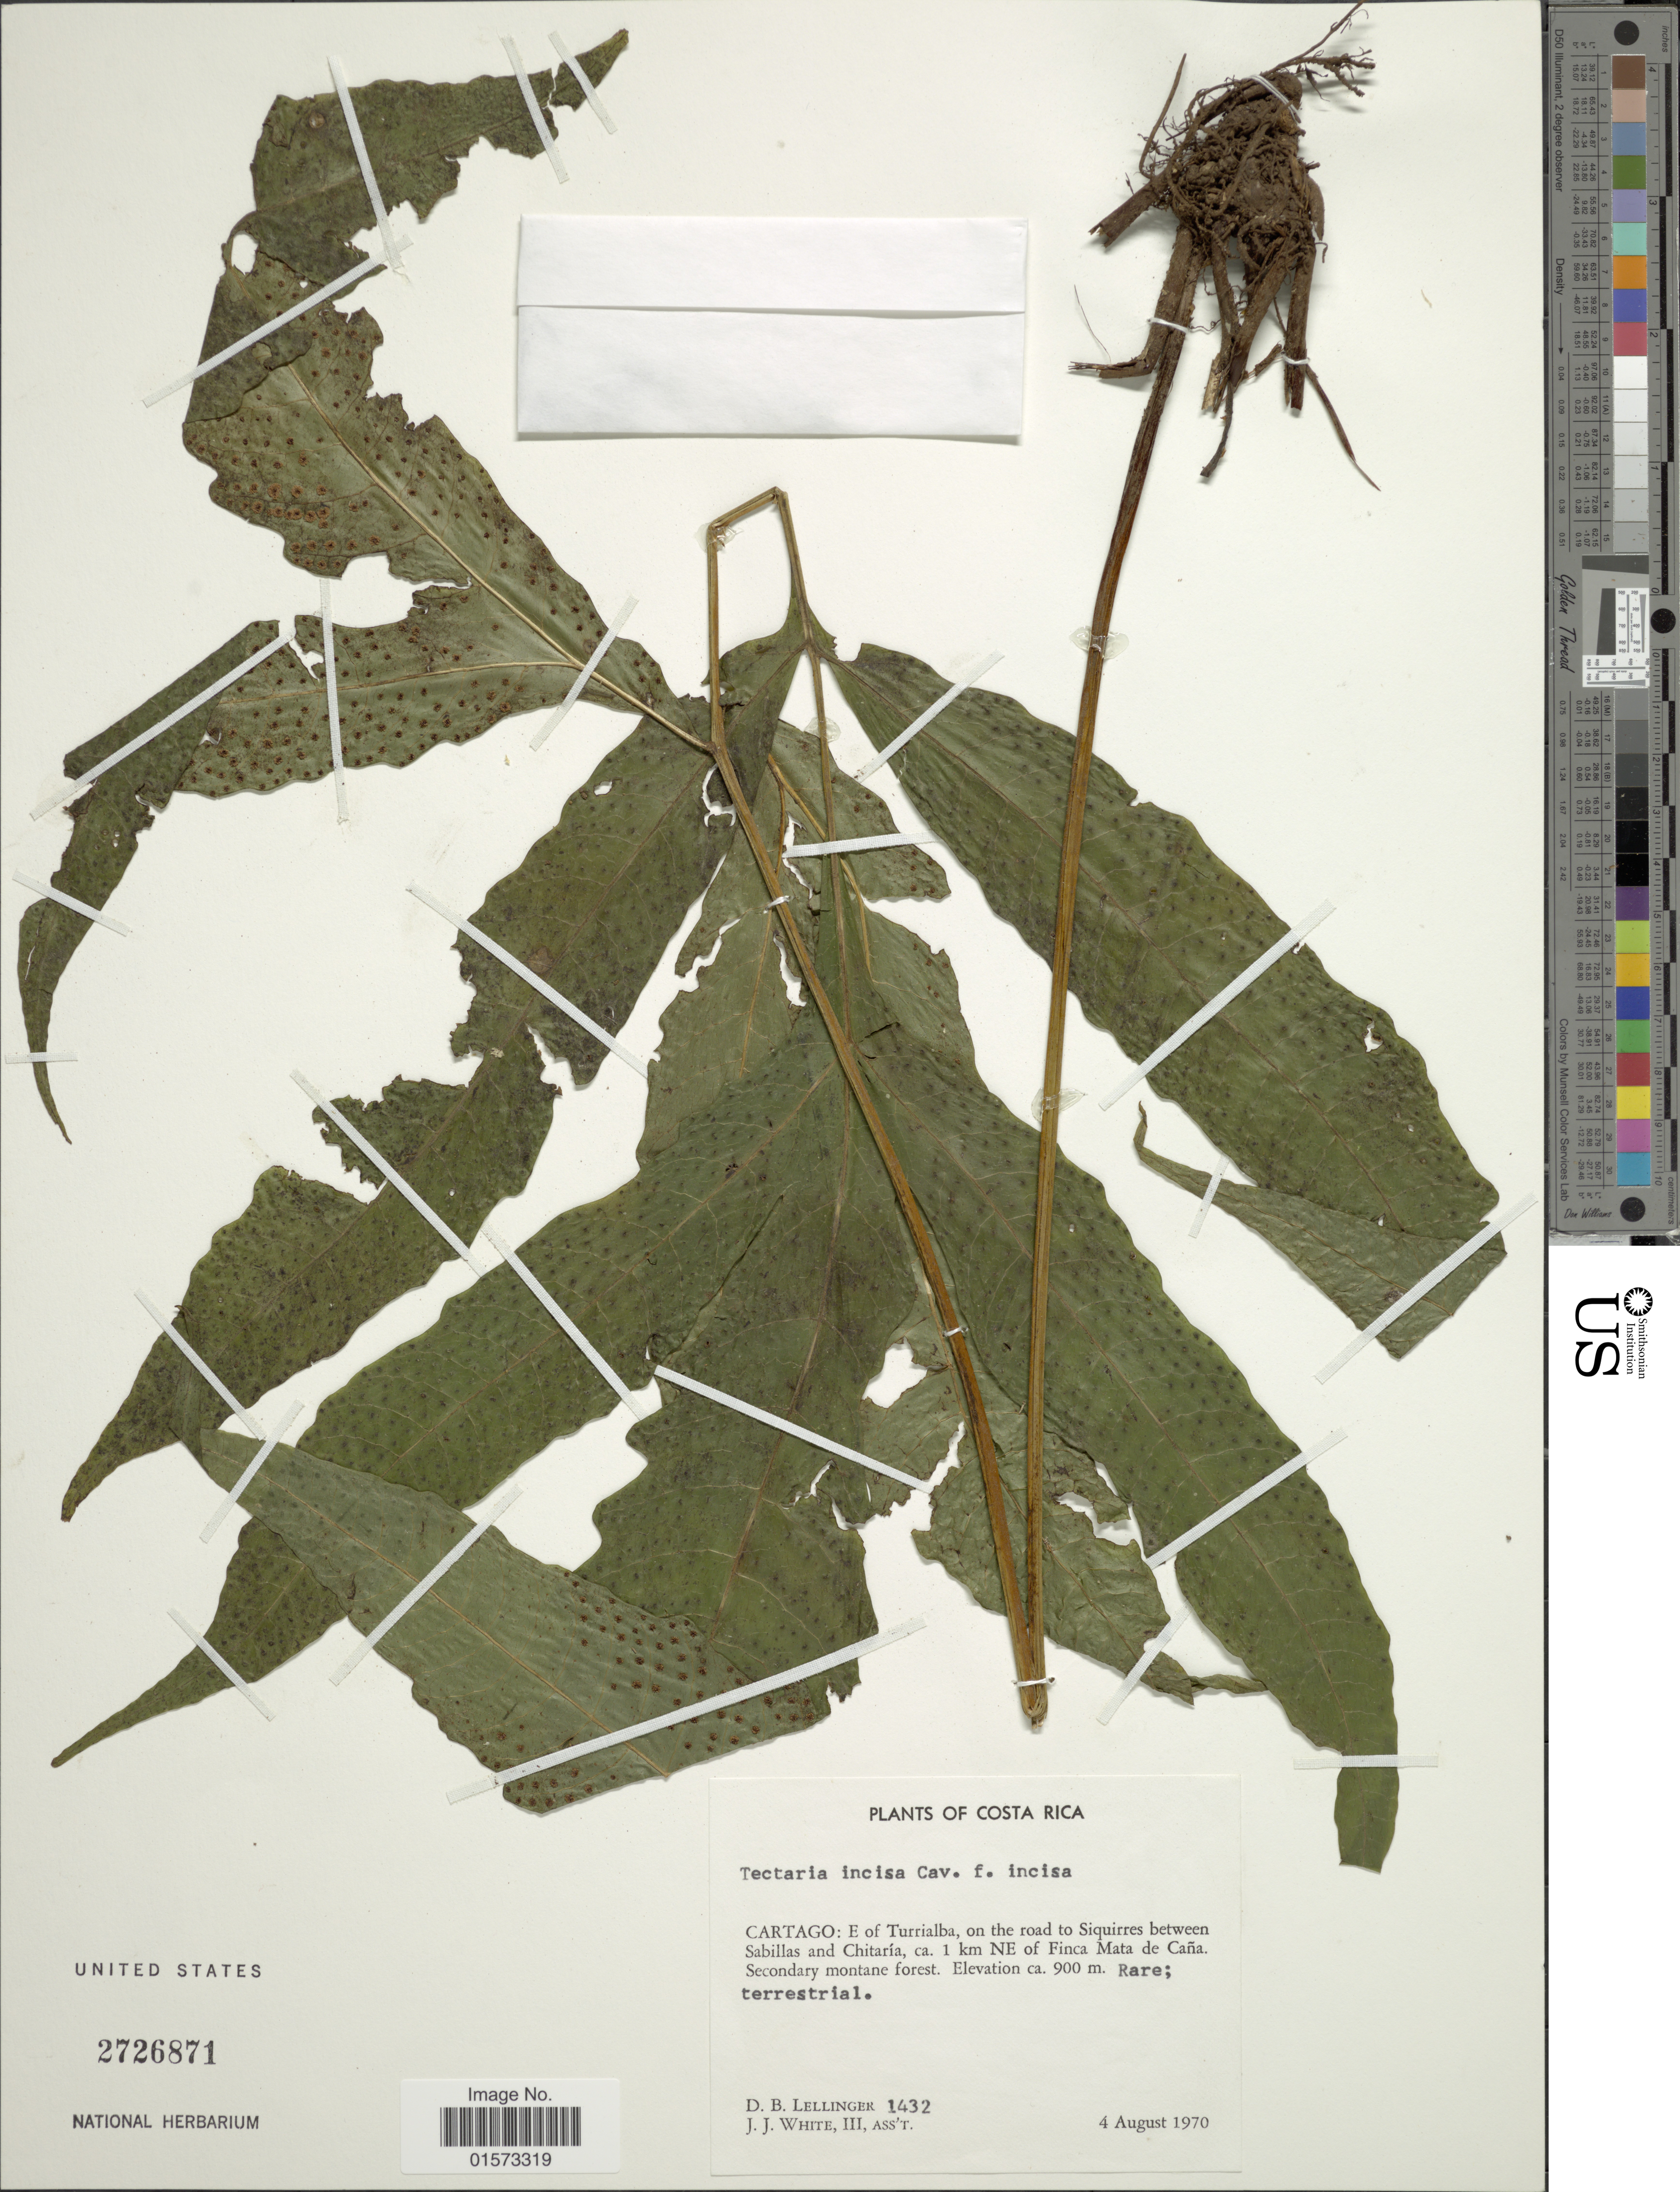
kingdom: Plantae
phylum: Tracheophyta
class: Polypodiopsida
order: Polypodiales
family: Tectariaceae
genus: Tectaria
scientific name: Tectaria incisa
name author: Cav.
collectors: D. B. Lellinger & J. J. White III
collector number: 1432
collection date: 1970-08-04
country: Costa Rica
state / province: Cartago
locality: E of Turrialba, on the road to Siquirres between Sabillas and Chitaria, 1 km NE of Finca Mata de Cana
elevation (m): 900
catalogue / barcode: US 2726871